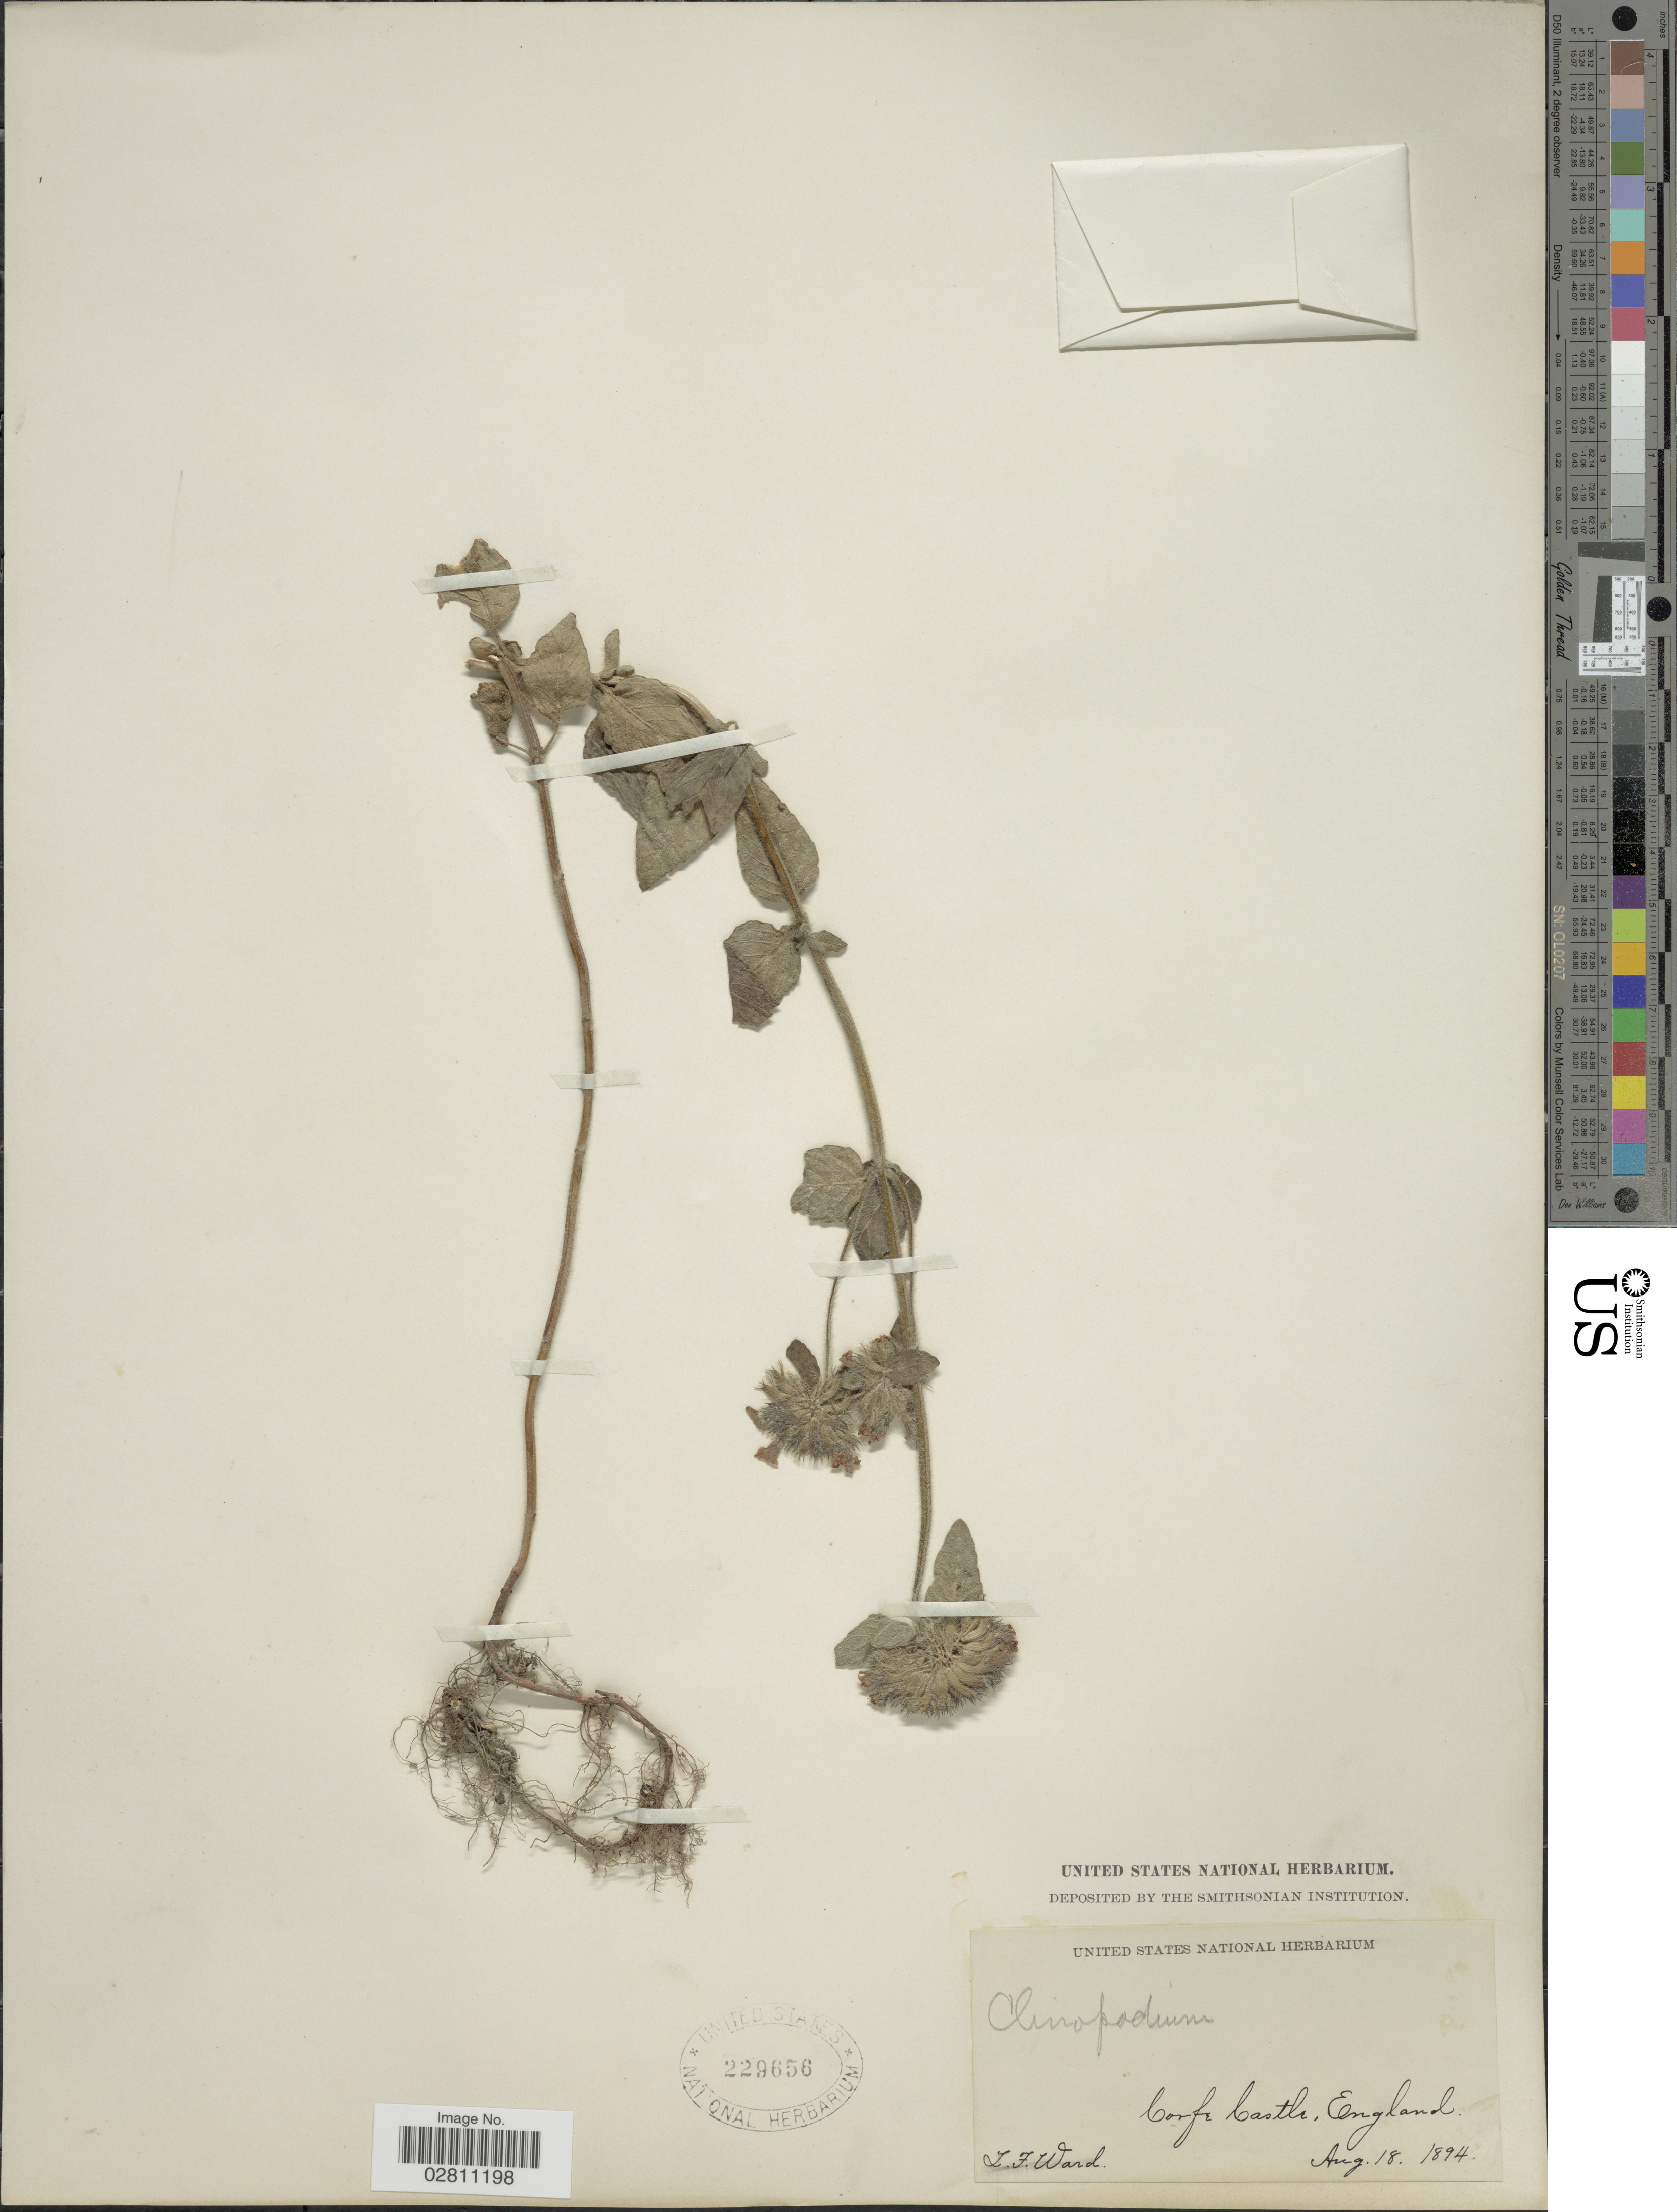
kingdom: Plantae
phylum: Tracheophyta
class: Magnoliopsida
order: Lamiales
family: Lamiaceae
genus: Clinopodium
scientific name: Clinopodium vulgare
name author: L.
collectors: L. Ward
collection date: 1894-08-18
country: United Kingdom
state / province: England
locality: Corfe Castle.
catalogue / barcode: US 229656